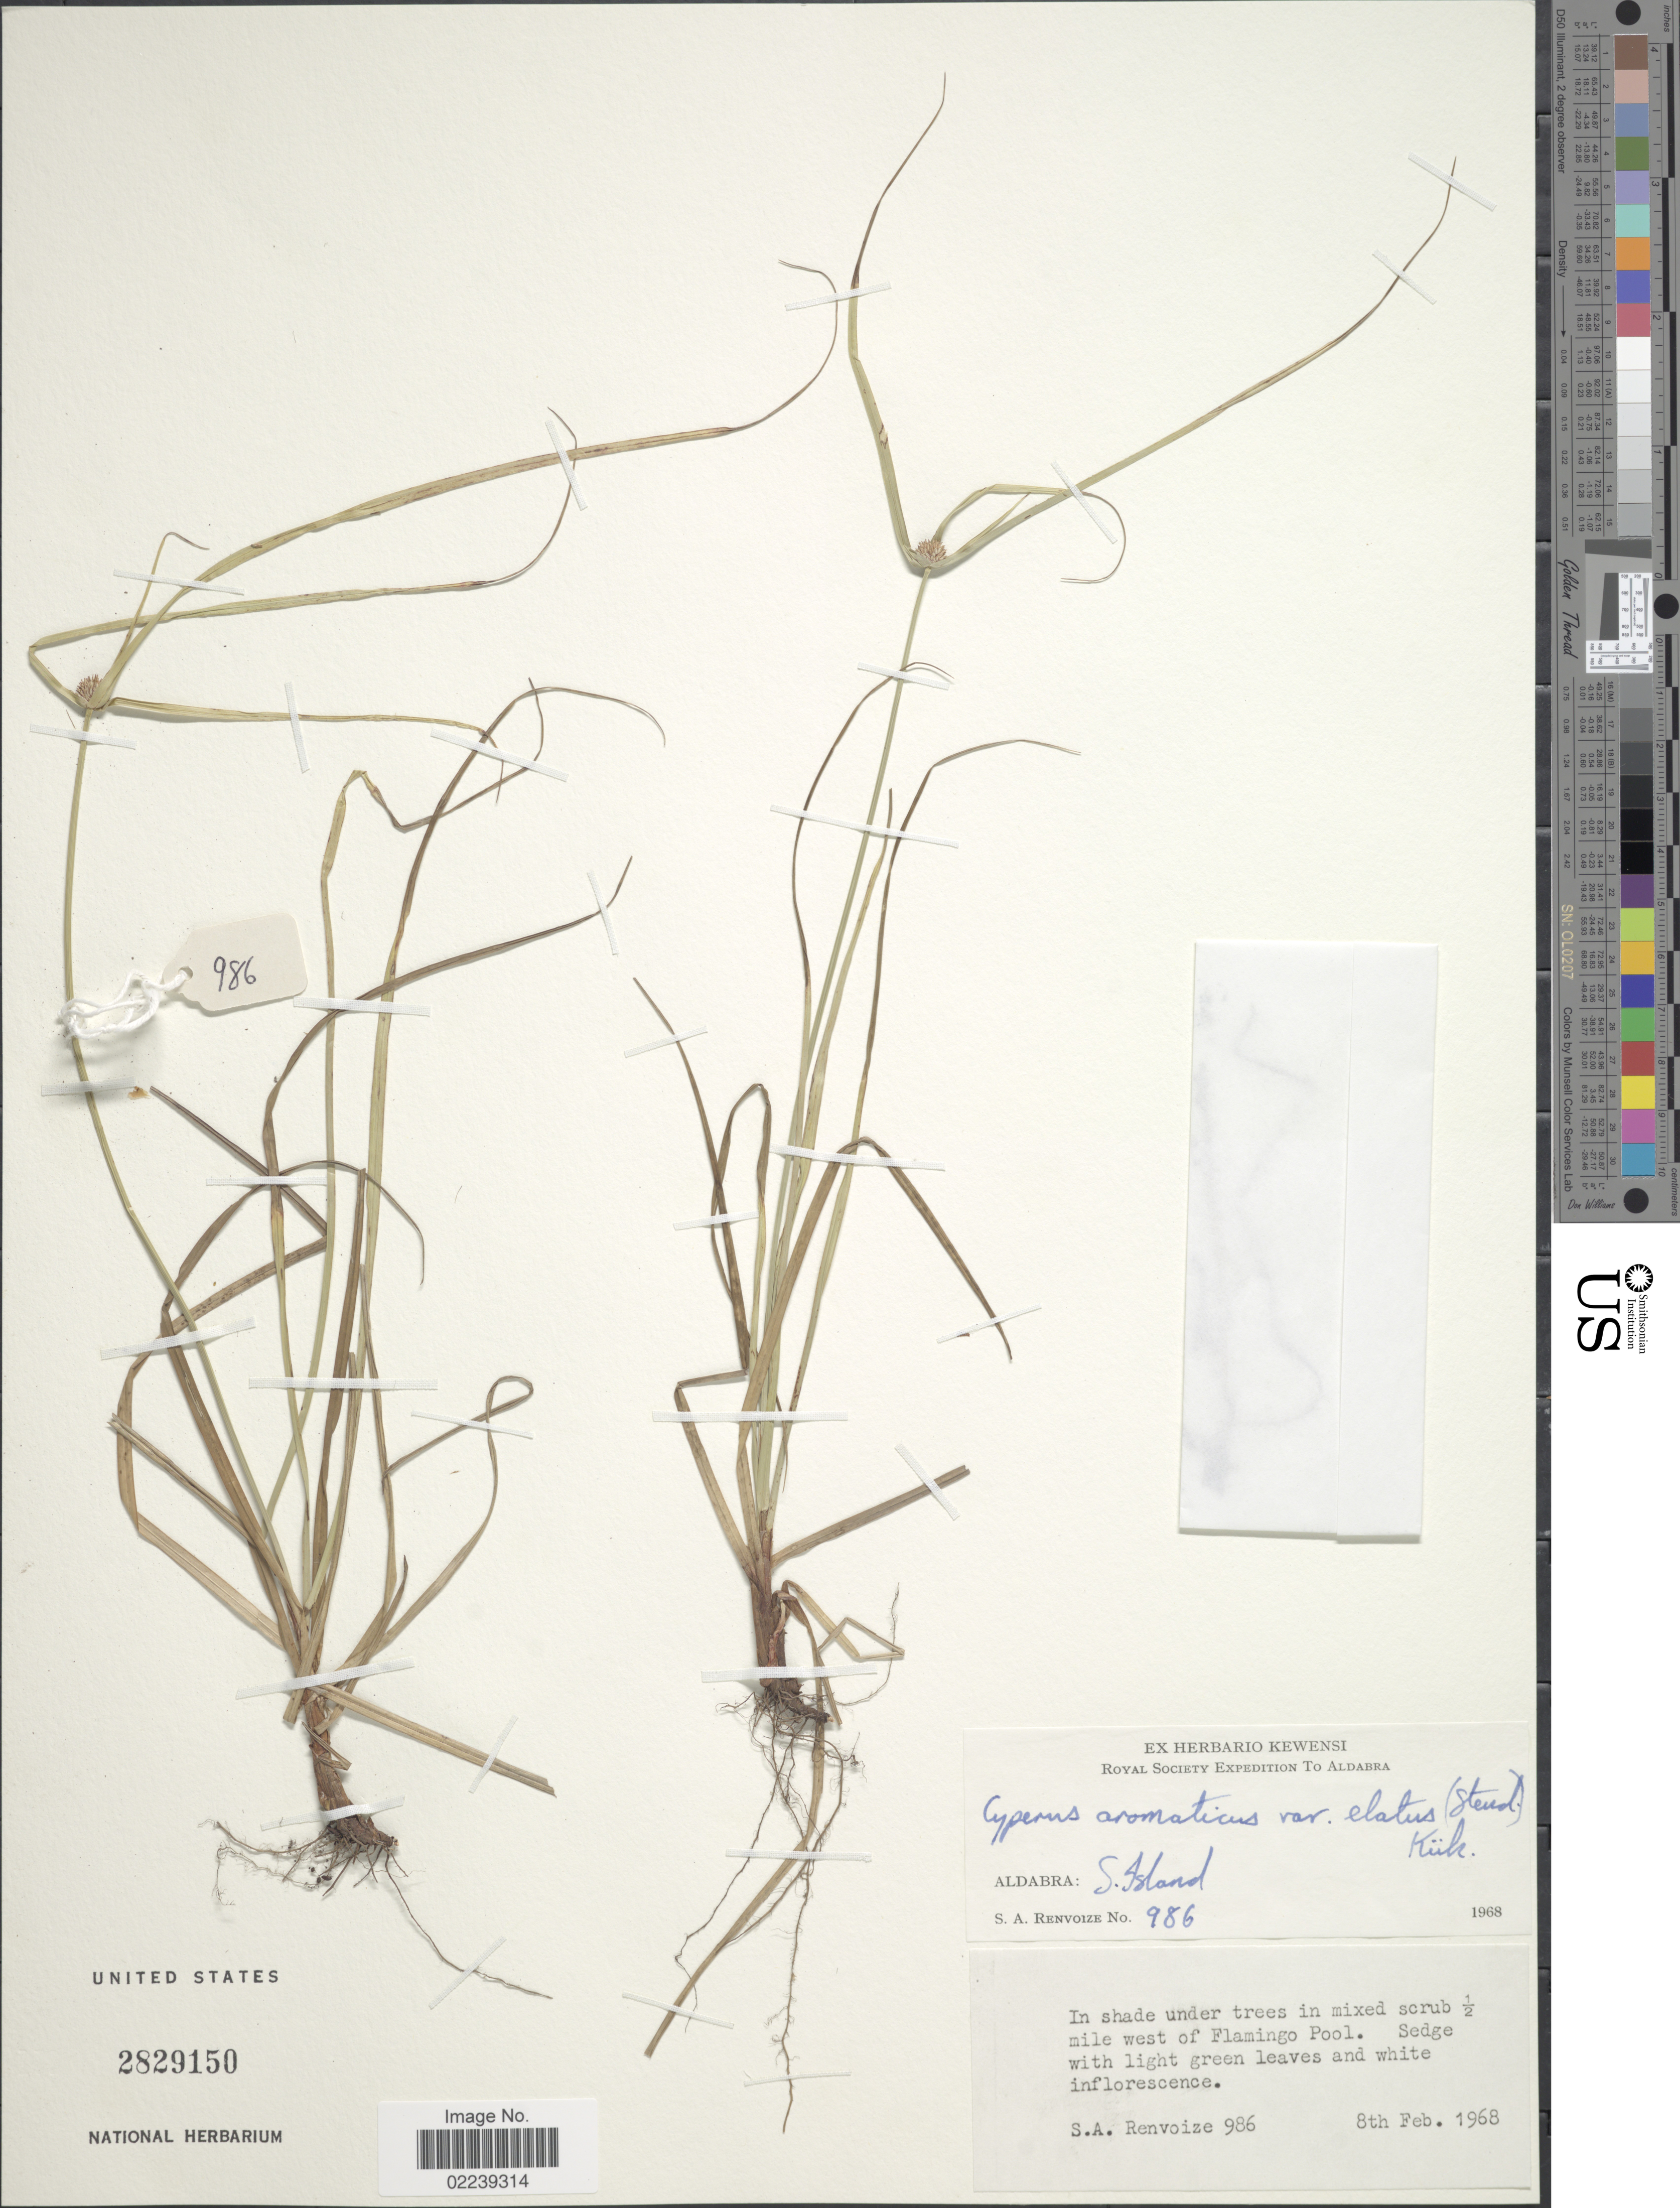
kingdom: Plantae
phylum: Tracheophyta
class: Liliopsida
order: Poales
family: Cyperaceae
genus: Cyperus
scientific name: Cyperus bigibbosa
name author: Fosberg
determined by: Strong, M. T., (US), Smithsonian Institution - National Museum of Natural History (UNITED STATES)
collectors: S. A. Renvoize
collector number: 986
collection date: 1968-02-08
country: Seychelles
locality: Aldabra: S. Island, In shade under trees in mixed scrub ½ mile west of Flamingo Pool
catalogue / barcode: US 2829150